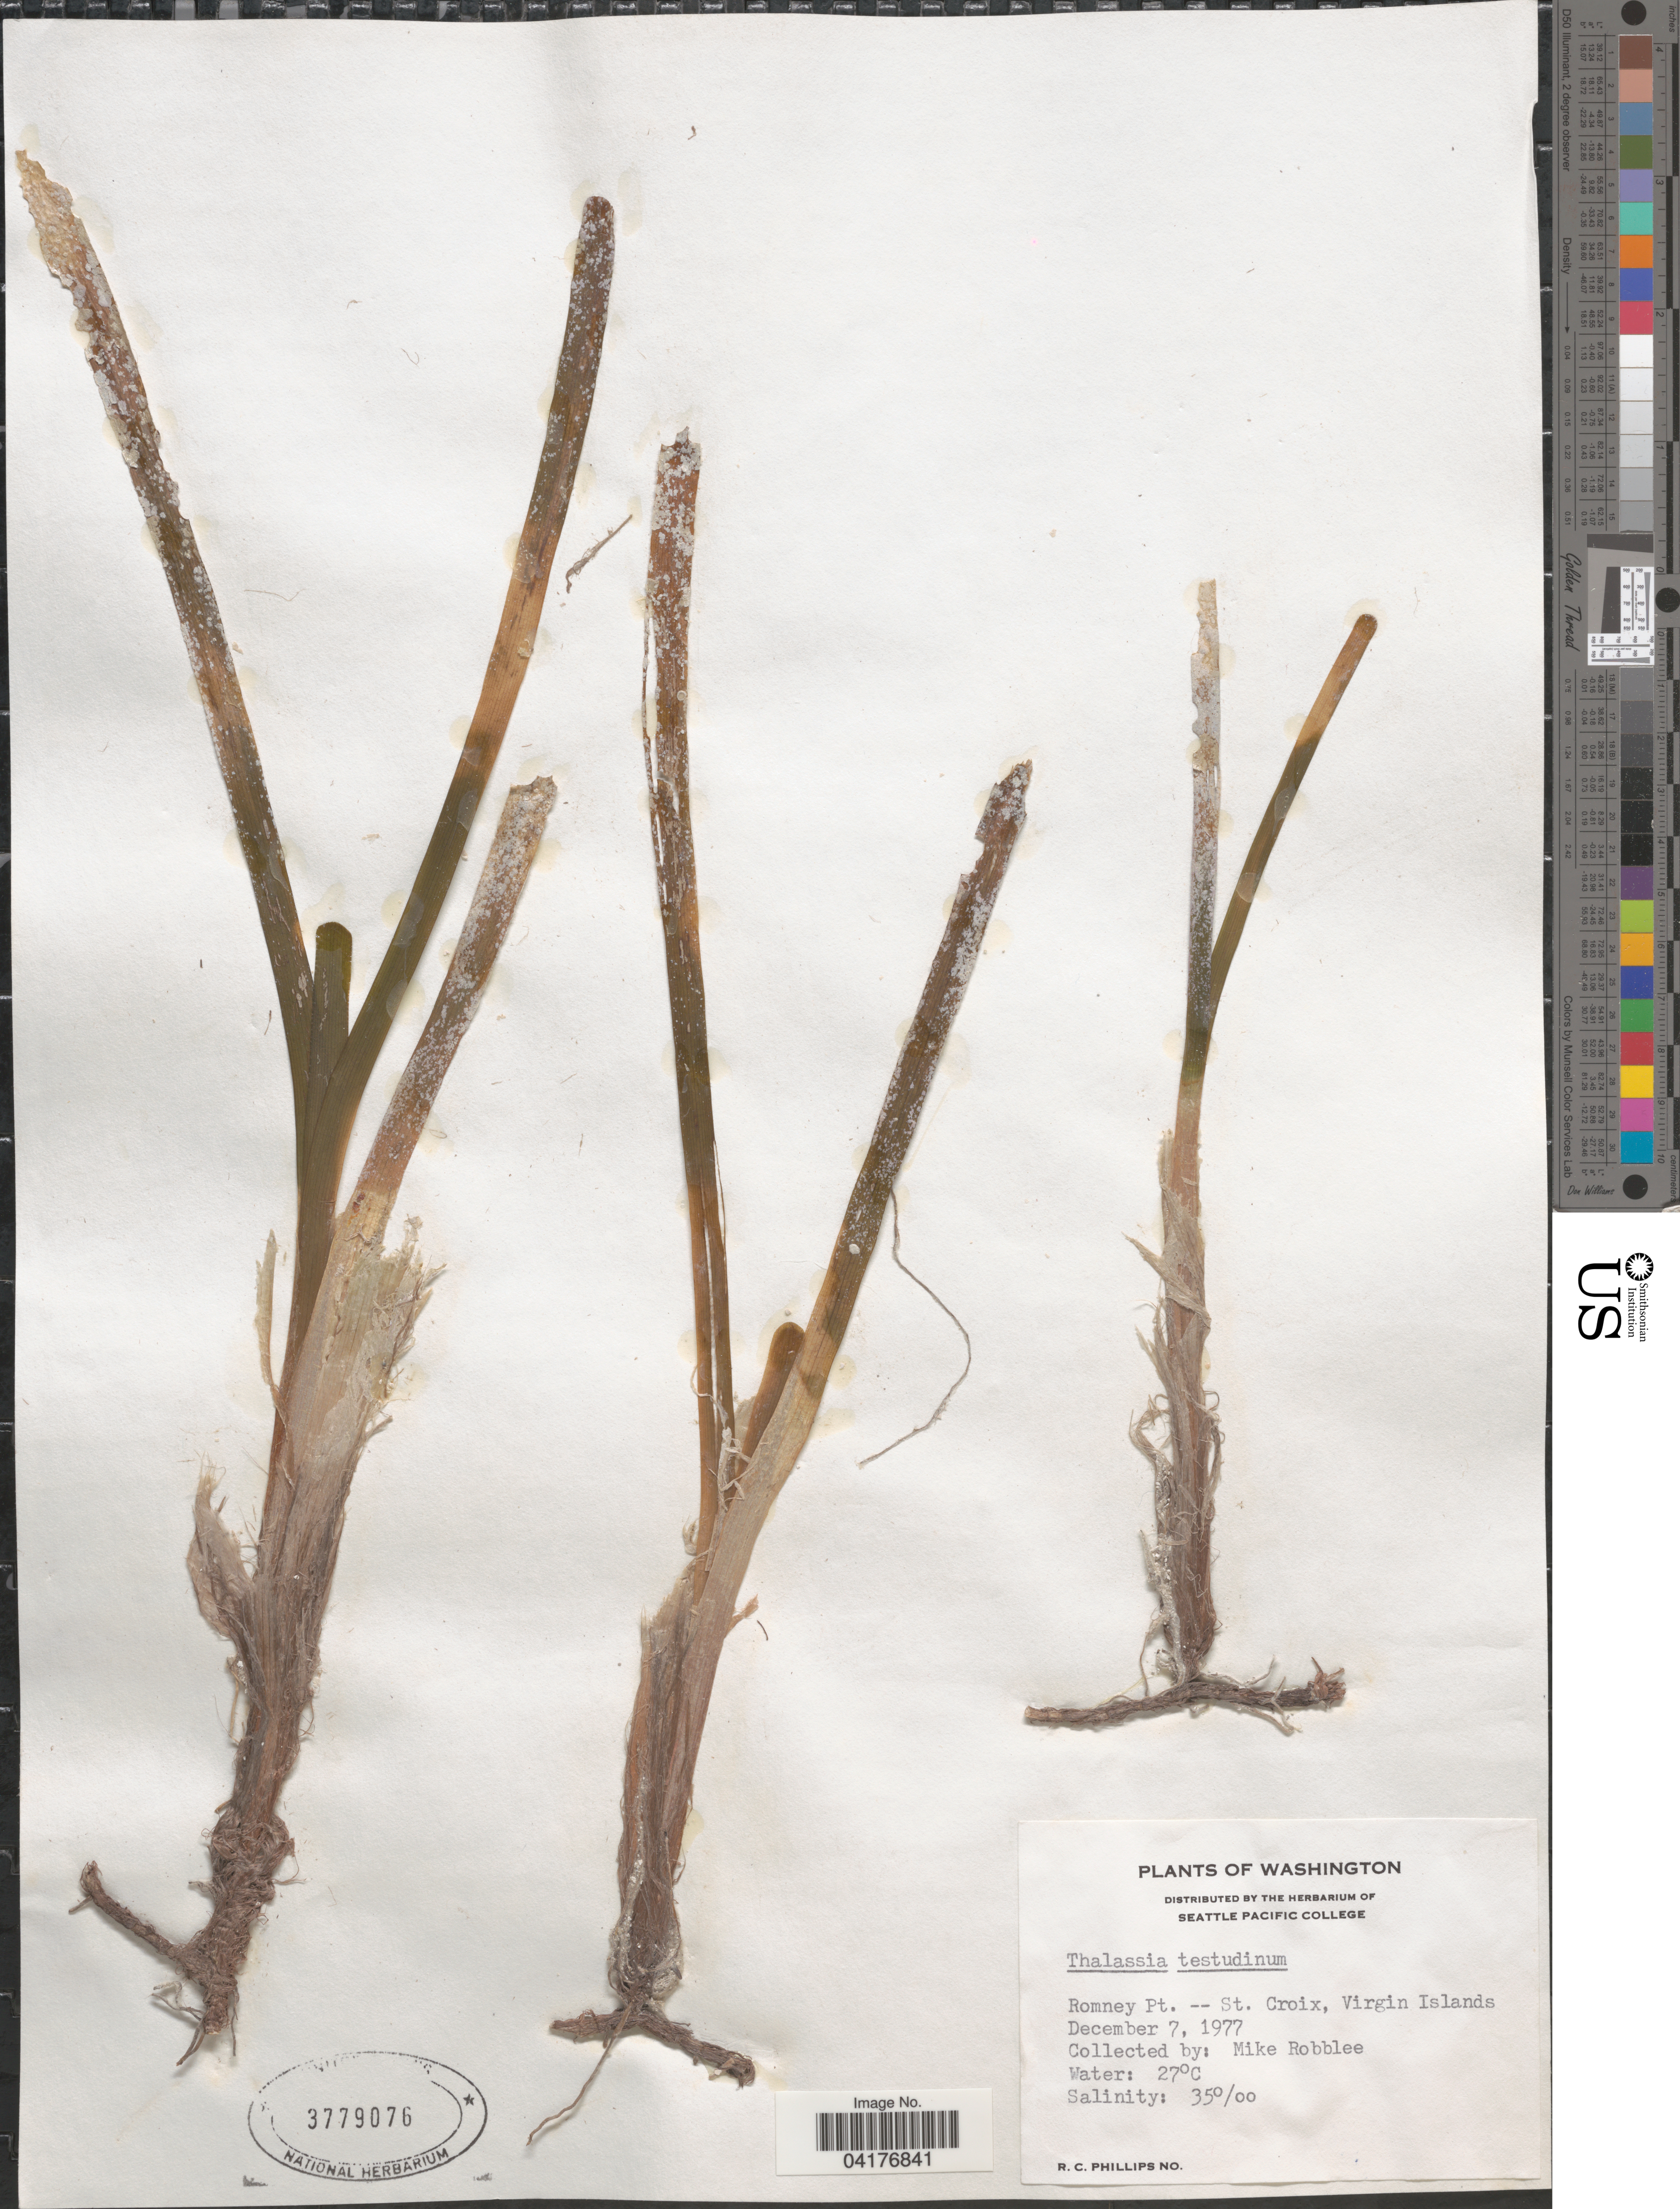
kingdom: Plantae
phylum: Tracheophyta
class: Liliopsida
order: Alismatales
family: Hydrocharitaceae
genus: Thalassia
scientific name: Thalassia testudinum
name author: Banks & Sol. ex K.D. Koenig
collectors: M. Robblee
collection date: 1977-12-07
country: U.S. Virgin Islands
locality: Romney Pt. -- St. Croix, Virgin Islands.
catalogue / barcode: US 3779076